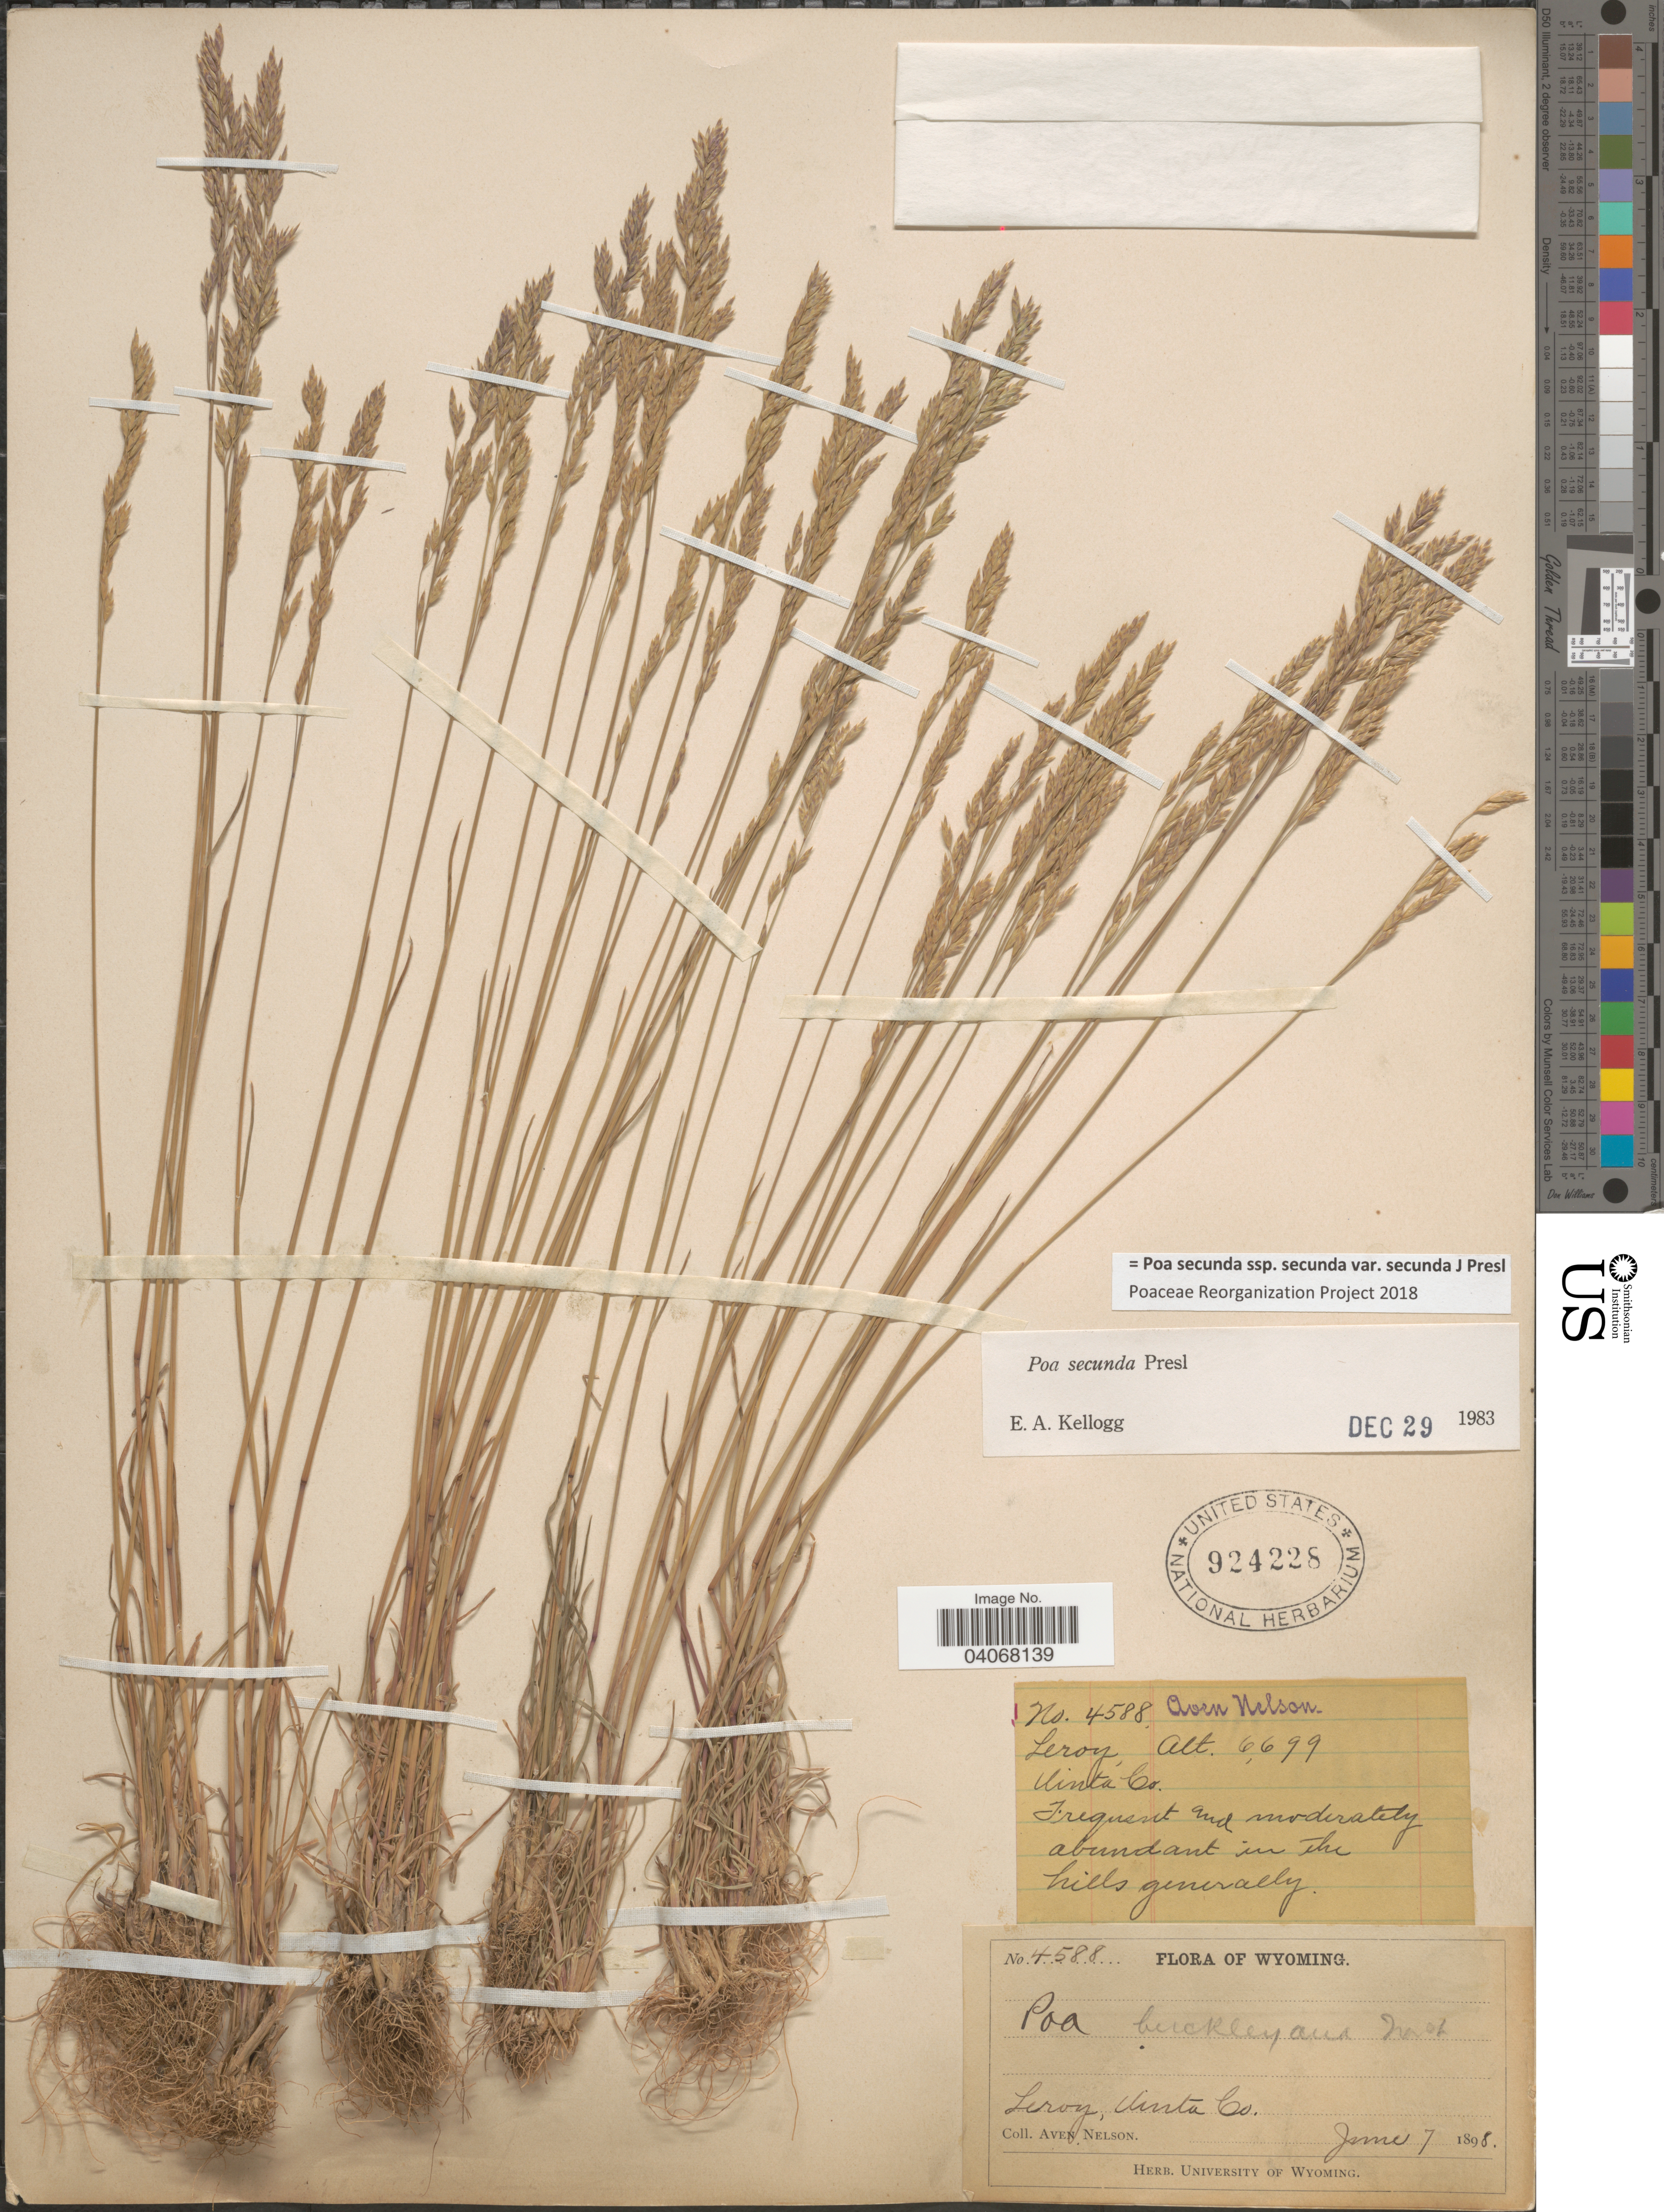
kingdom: Plantae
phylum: Tracheophyta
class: Liliopsida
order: Poales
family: Poaceae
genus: Poa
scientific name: Poa secunda subsp. secunda var. secunda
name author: J. Presl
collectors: A. Nelson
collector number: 4588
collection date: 1898-06-07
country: United States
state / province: Wyoming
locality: Leroy, Uinta Co.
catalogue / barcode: US 924228